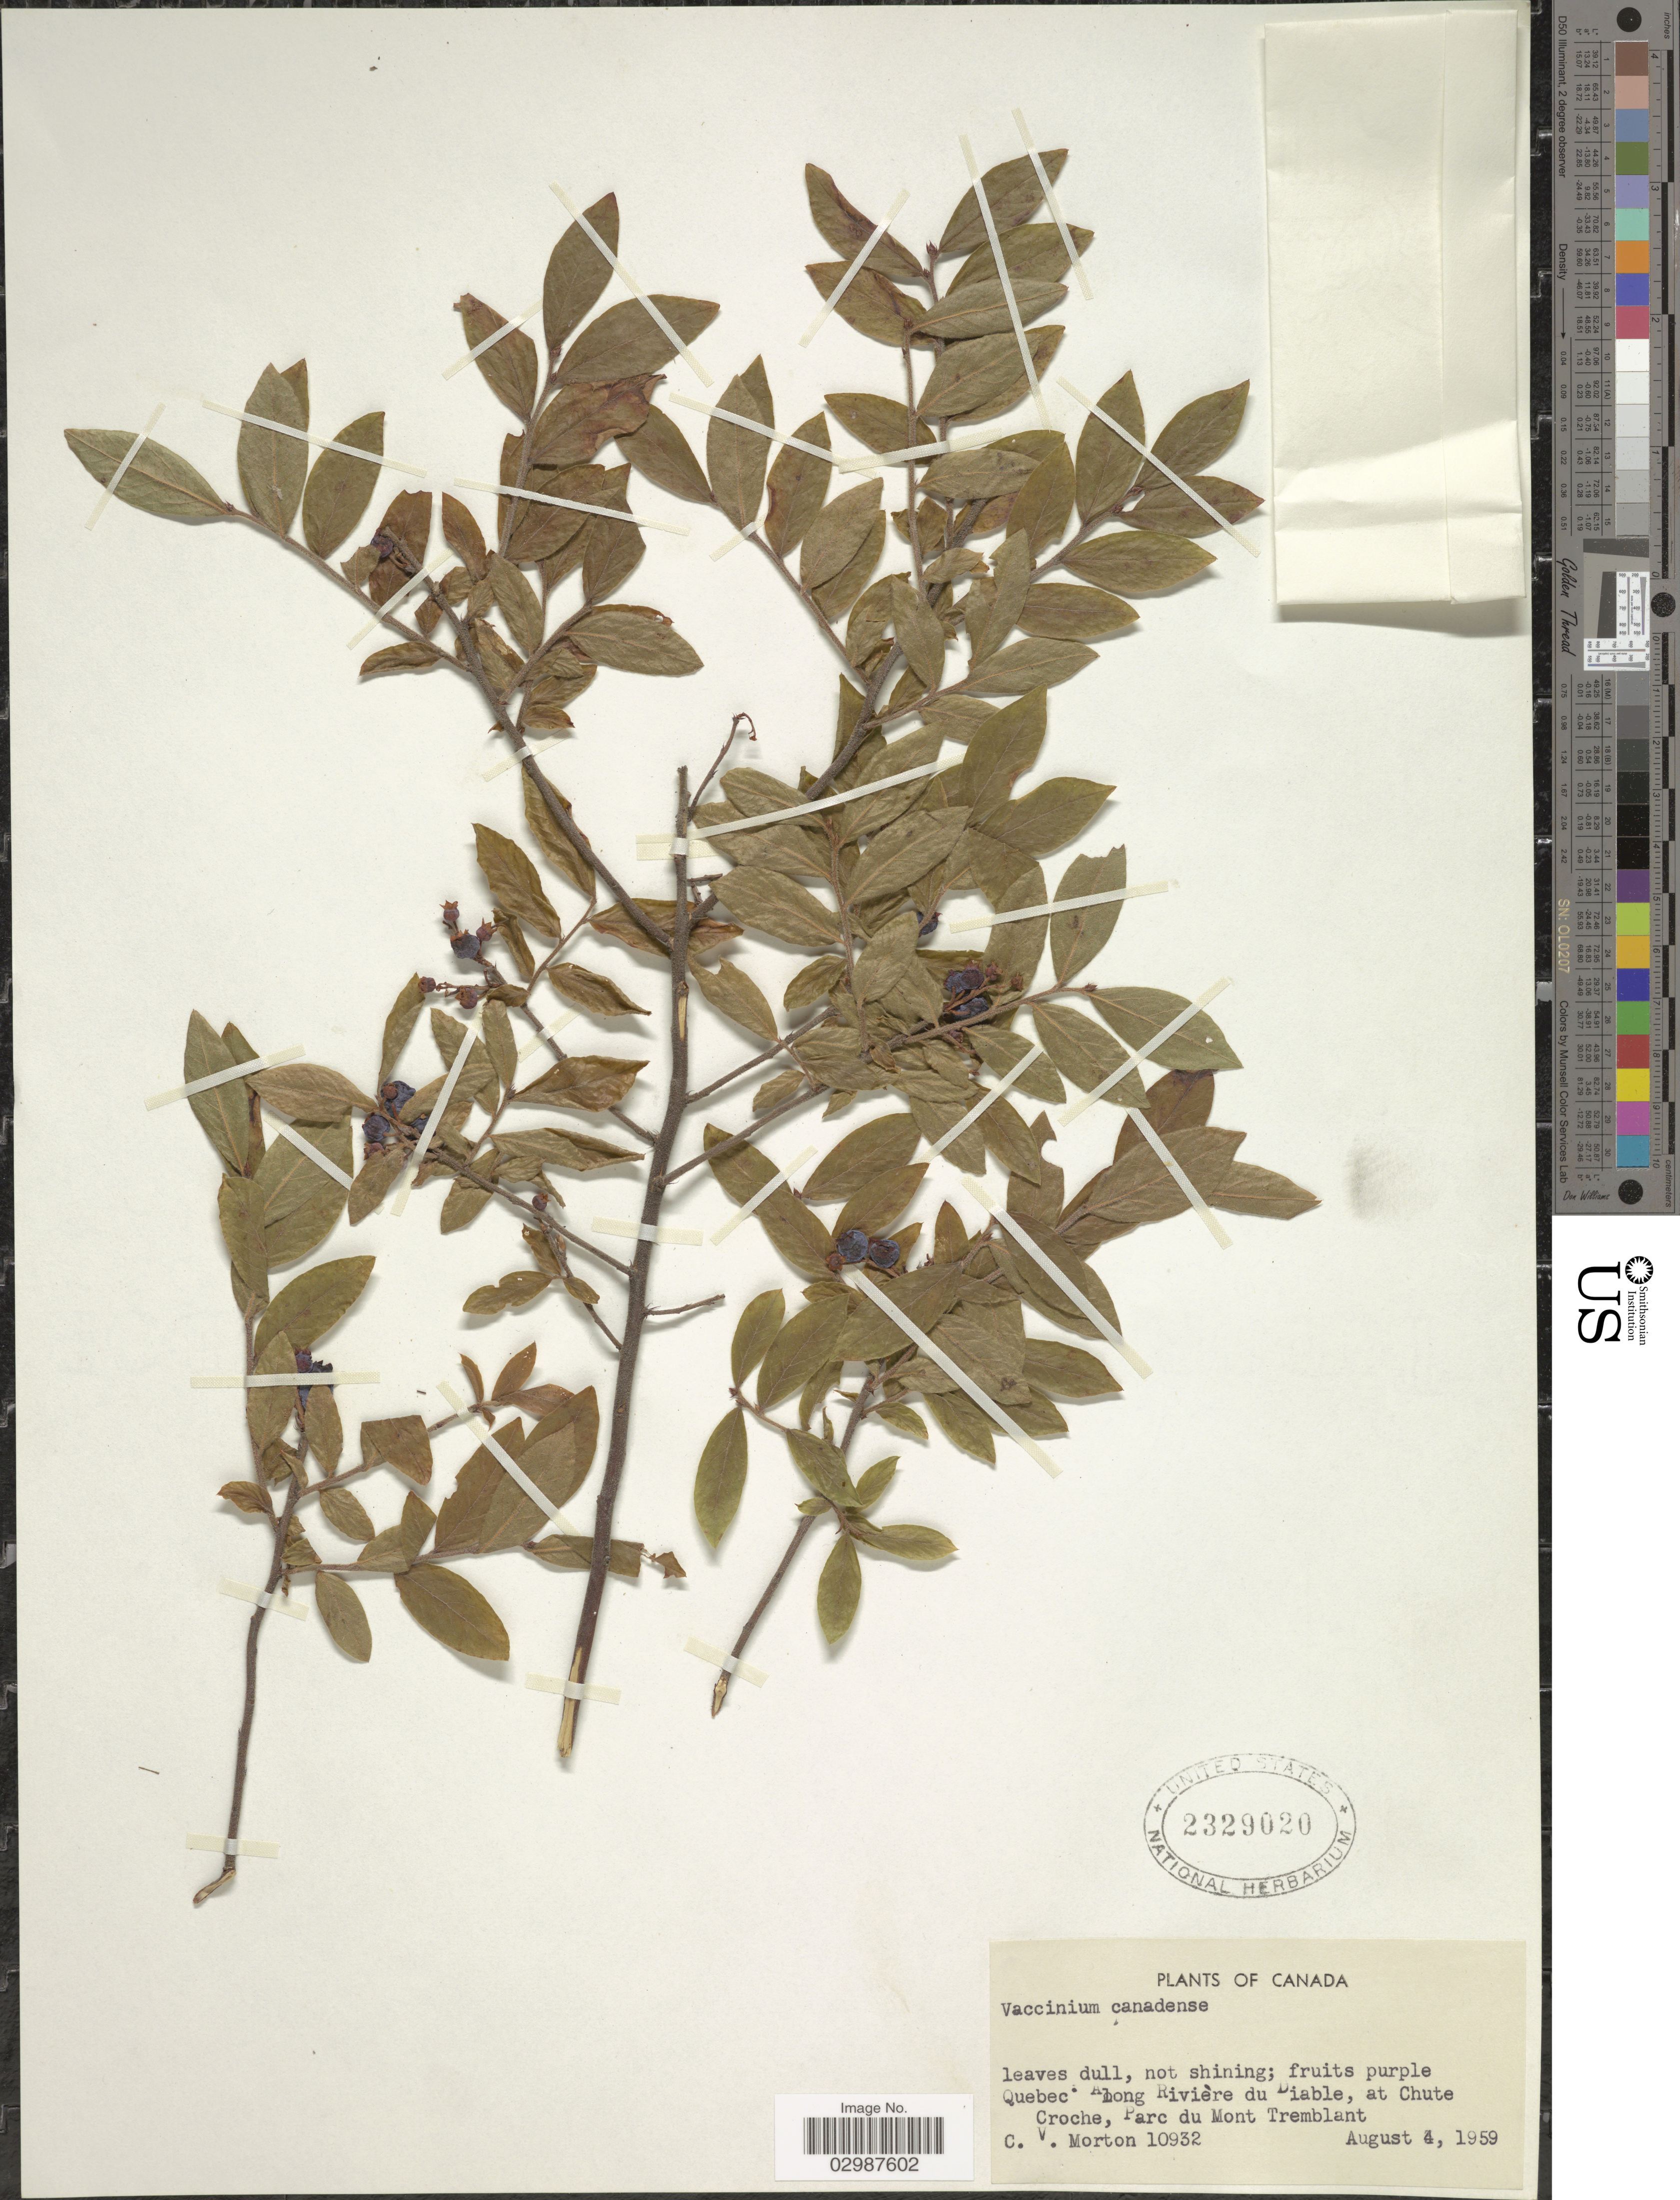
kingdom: Plantae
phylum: Tracheophyta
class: Magnoliopsida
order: Ericales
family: Ericaceae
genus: Vaccinium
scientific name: Vaccinium canadense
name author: Kalm ex Richardson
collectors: C. V. Morton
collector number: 10932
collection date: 1959-08-04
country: Canada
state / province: Quebec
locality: Along Rivière du Diable, at Chute Croche, Parc du Mont Tremblant.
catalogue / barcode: US 2329020